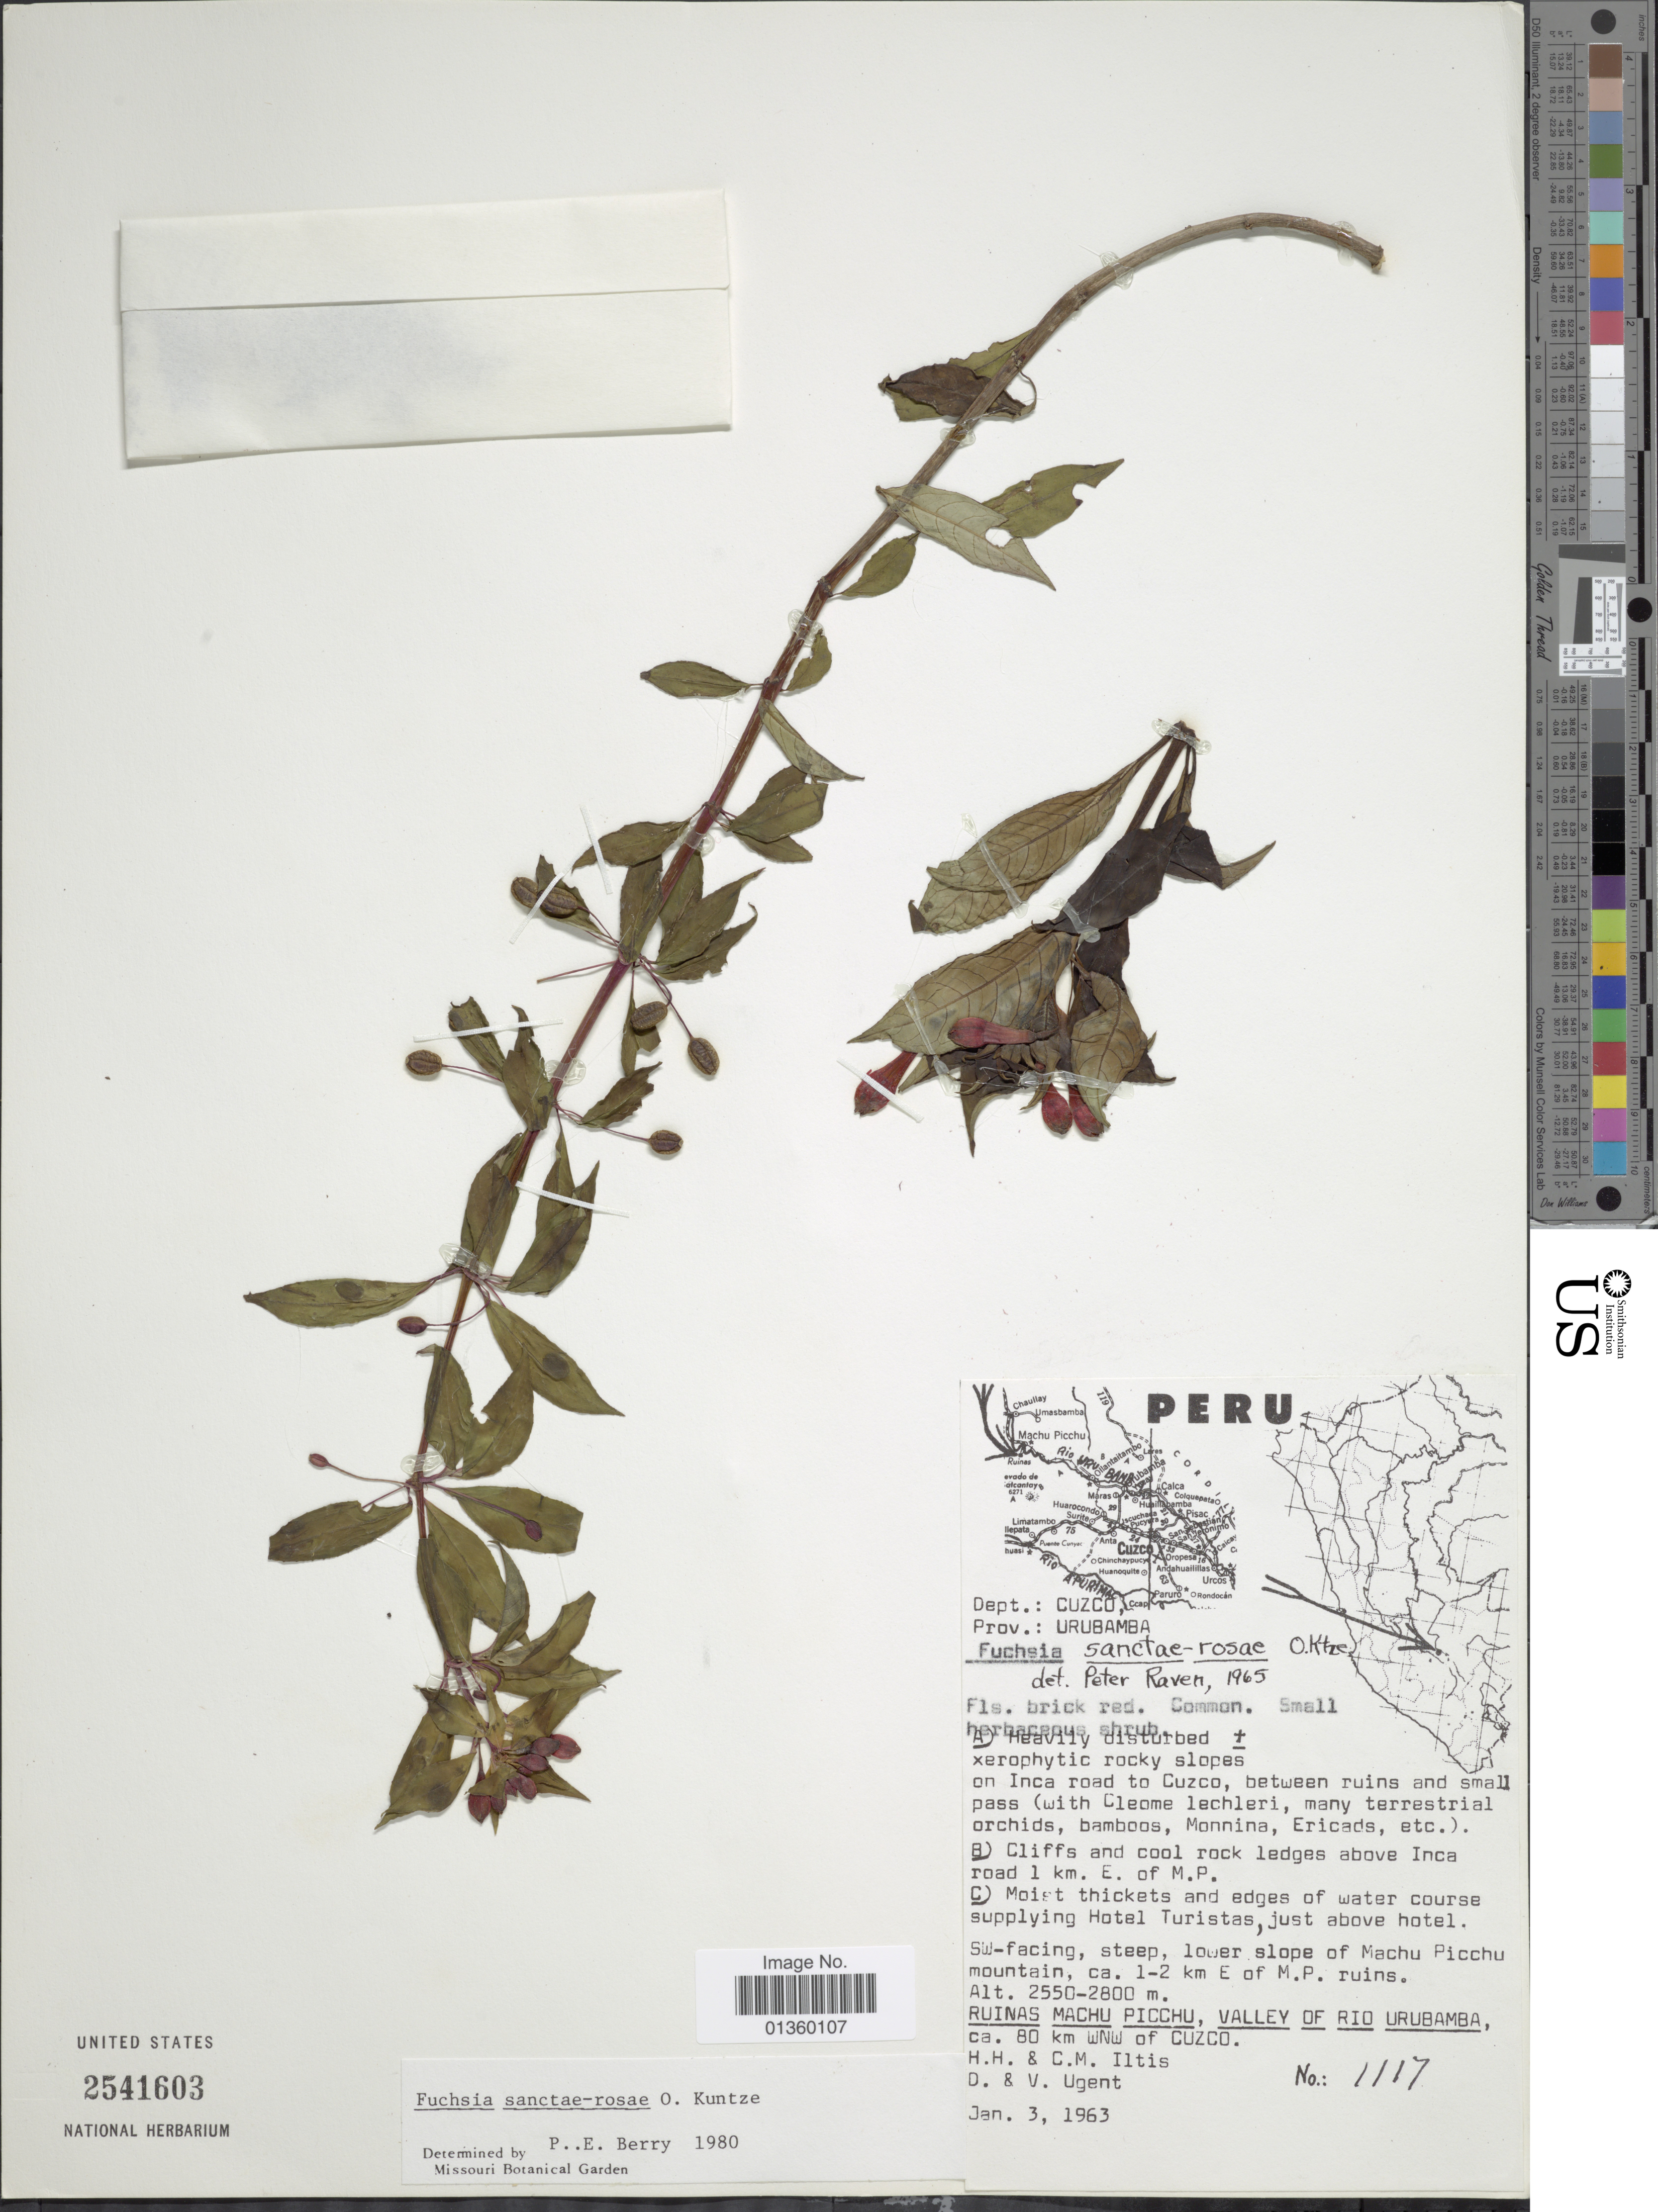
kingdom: Plantae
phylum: Tracheophyta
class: Magnoliopsida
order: Myrtales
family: Onagraceae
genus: Fuchsia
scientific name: Fuchsia sanctae-rosae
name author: Kuntze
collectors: H. H. Iltis, C. M Iltis, D. Ugent & V. Ugent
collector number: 1117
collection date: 1963-01-03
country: Peru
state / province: Cusco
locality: Prov.: Urubamba, SW-facing, steep, lower slope of Machu Picchu mountain, ca. 1-2 km E. of M.P. ruins. Ruinas Machu Picchu, Valley of Rio Urubamba, ca. 80 km WNW of Cuzco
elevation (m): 2550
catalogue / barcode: US 2541603